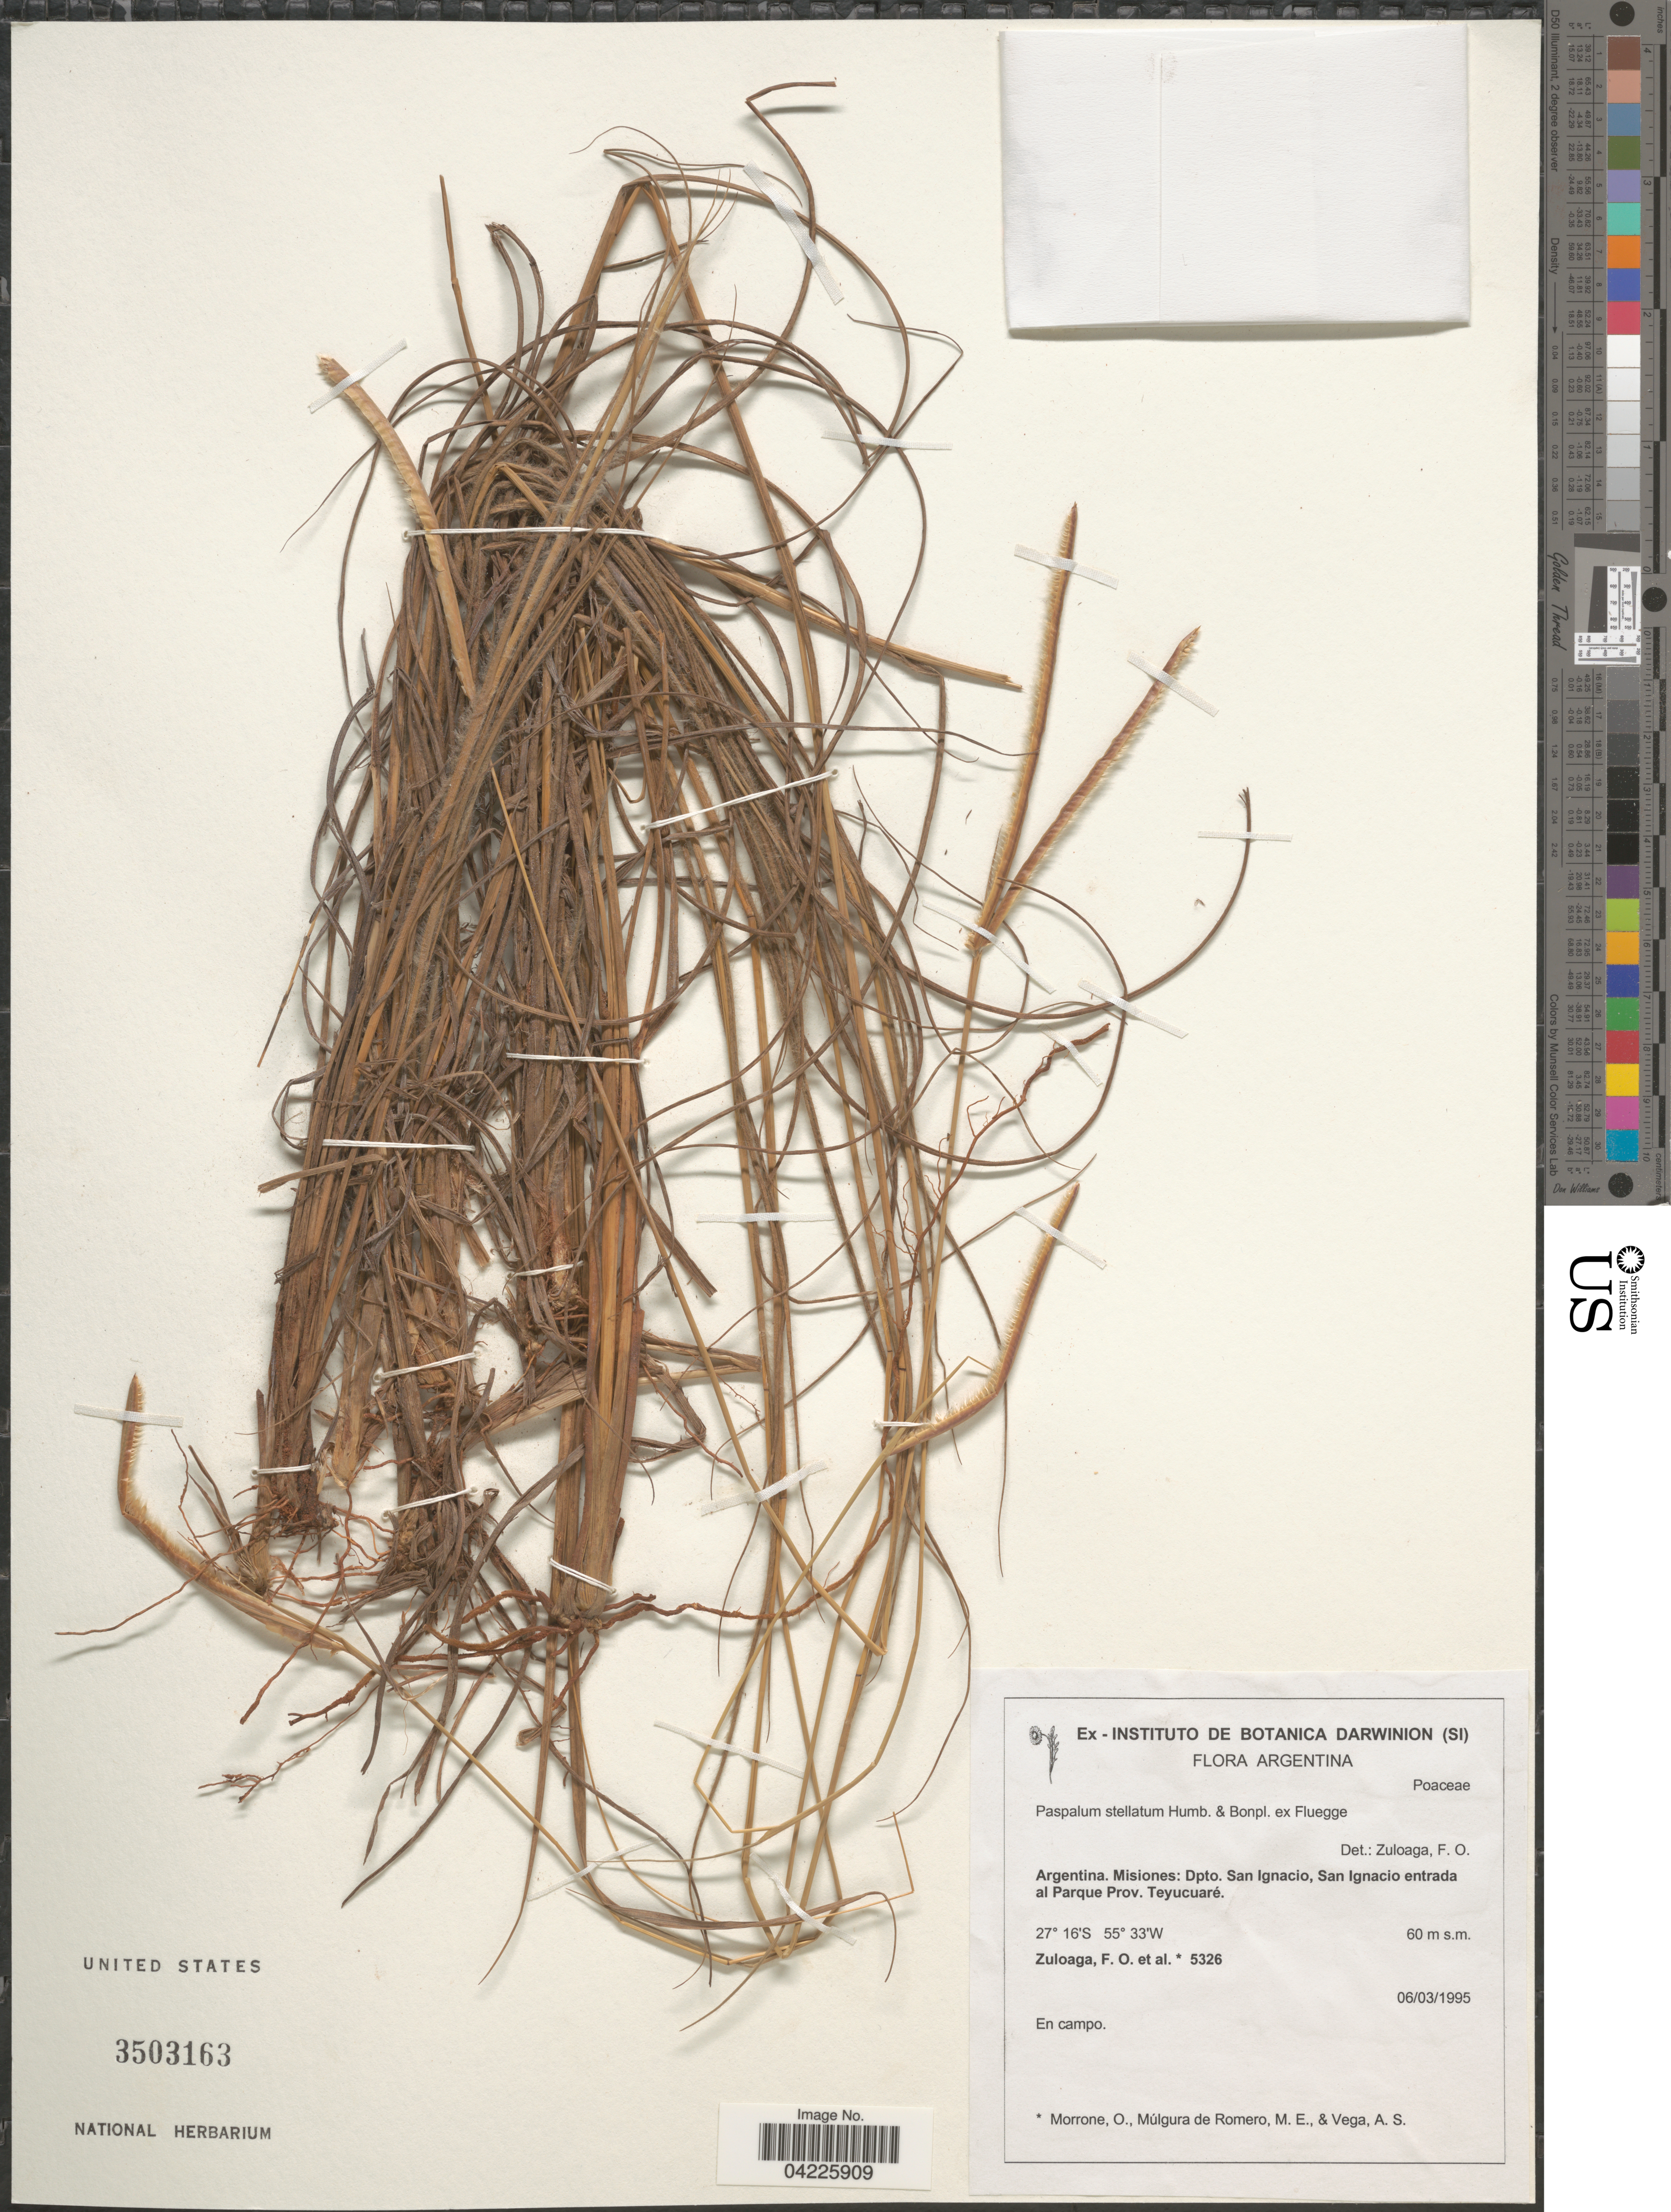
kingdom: Plantae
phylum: Tracheophyta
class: Liliopsida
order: Poales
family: Poaceae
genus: Paspalum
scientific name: Paspalum stellatum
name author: Humb. & Bonpl. ex Flüggé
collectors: F. O. Zuloaga, O. N. Morrone, M. E. Múlgura & A. S. Vega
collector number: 5326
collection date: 1995-03-06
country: Argentina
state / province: Misiones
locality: Dpto. San Ignacio, San Ignacio entrada al Parque Prov. Teyucuaré.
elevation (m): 60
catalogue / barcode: US 3503163